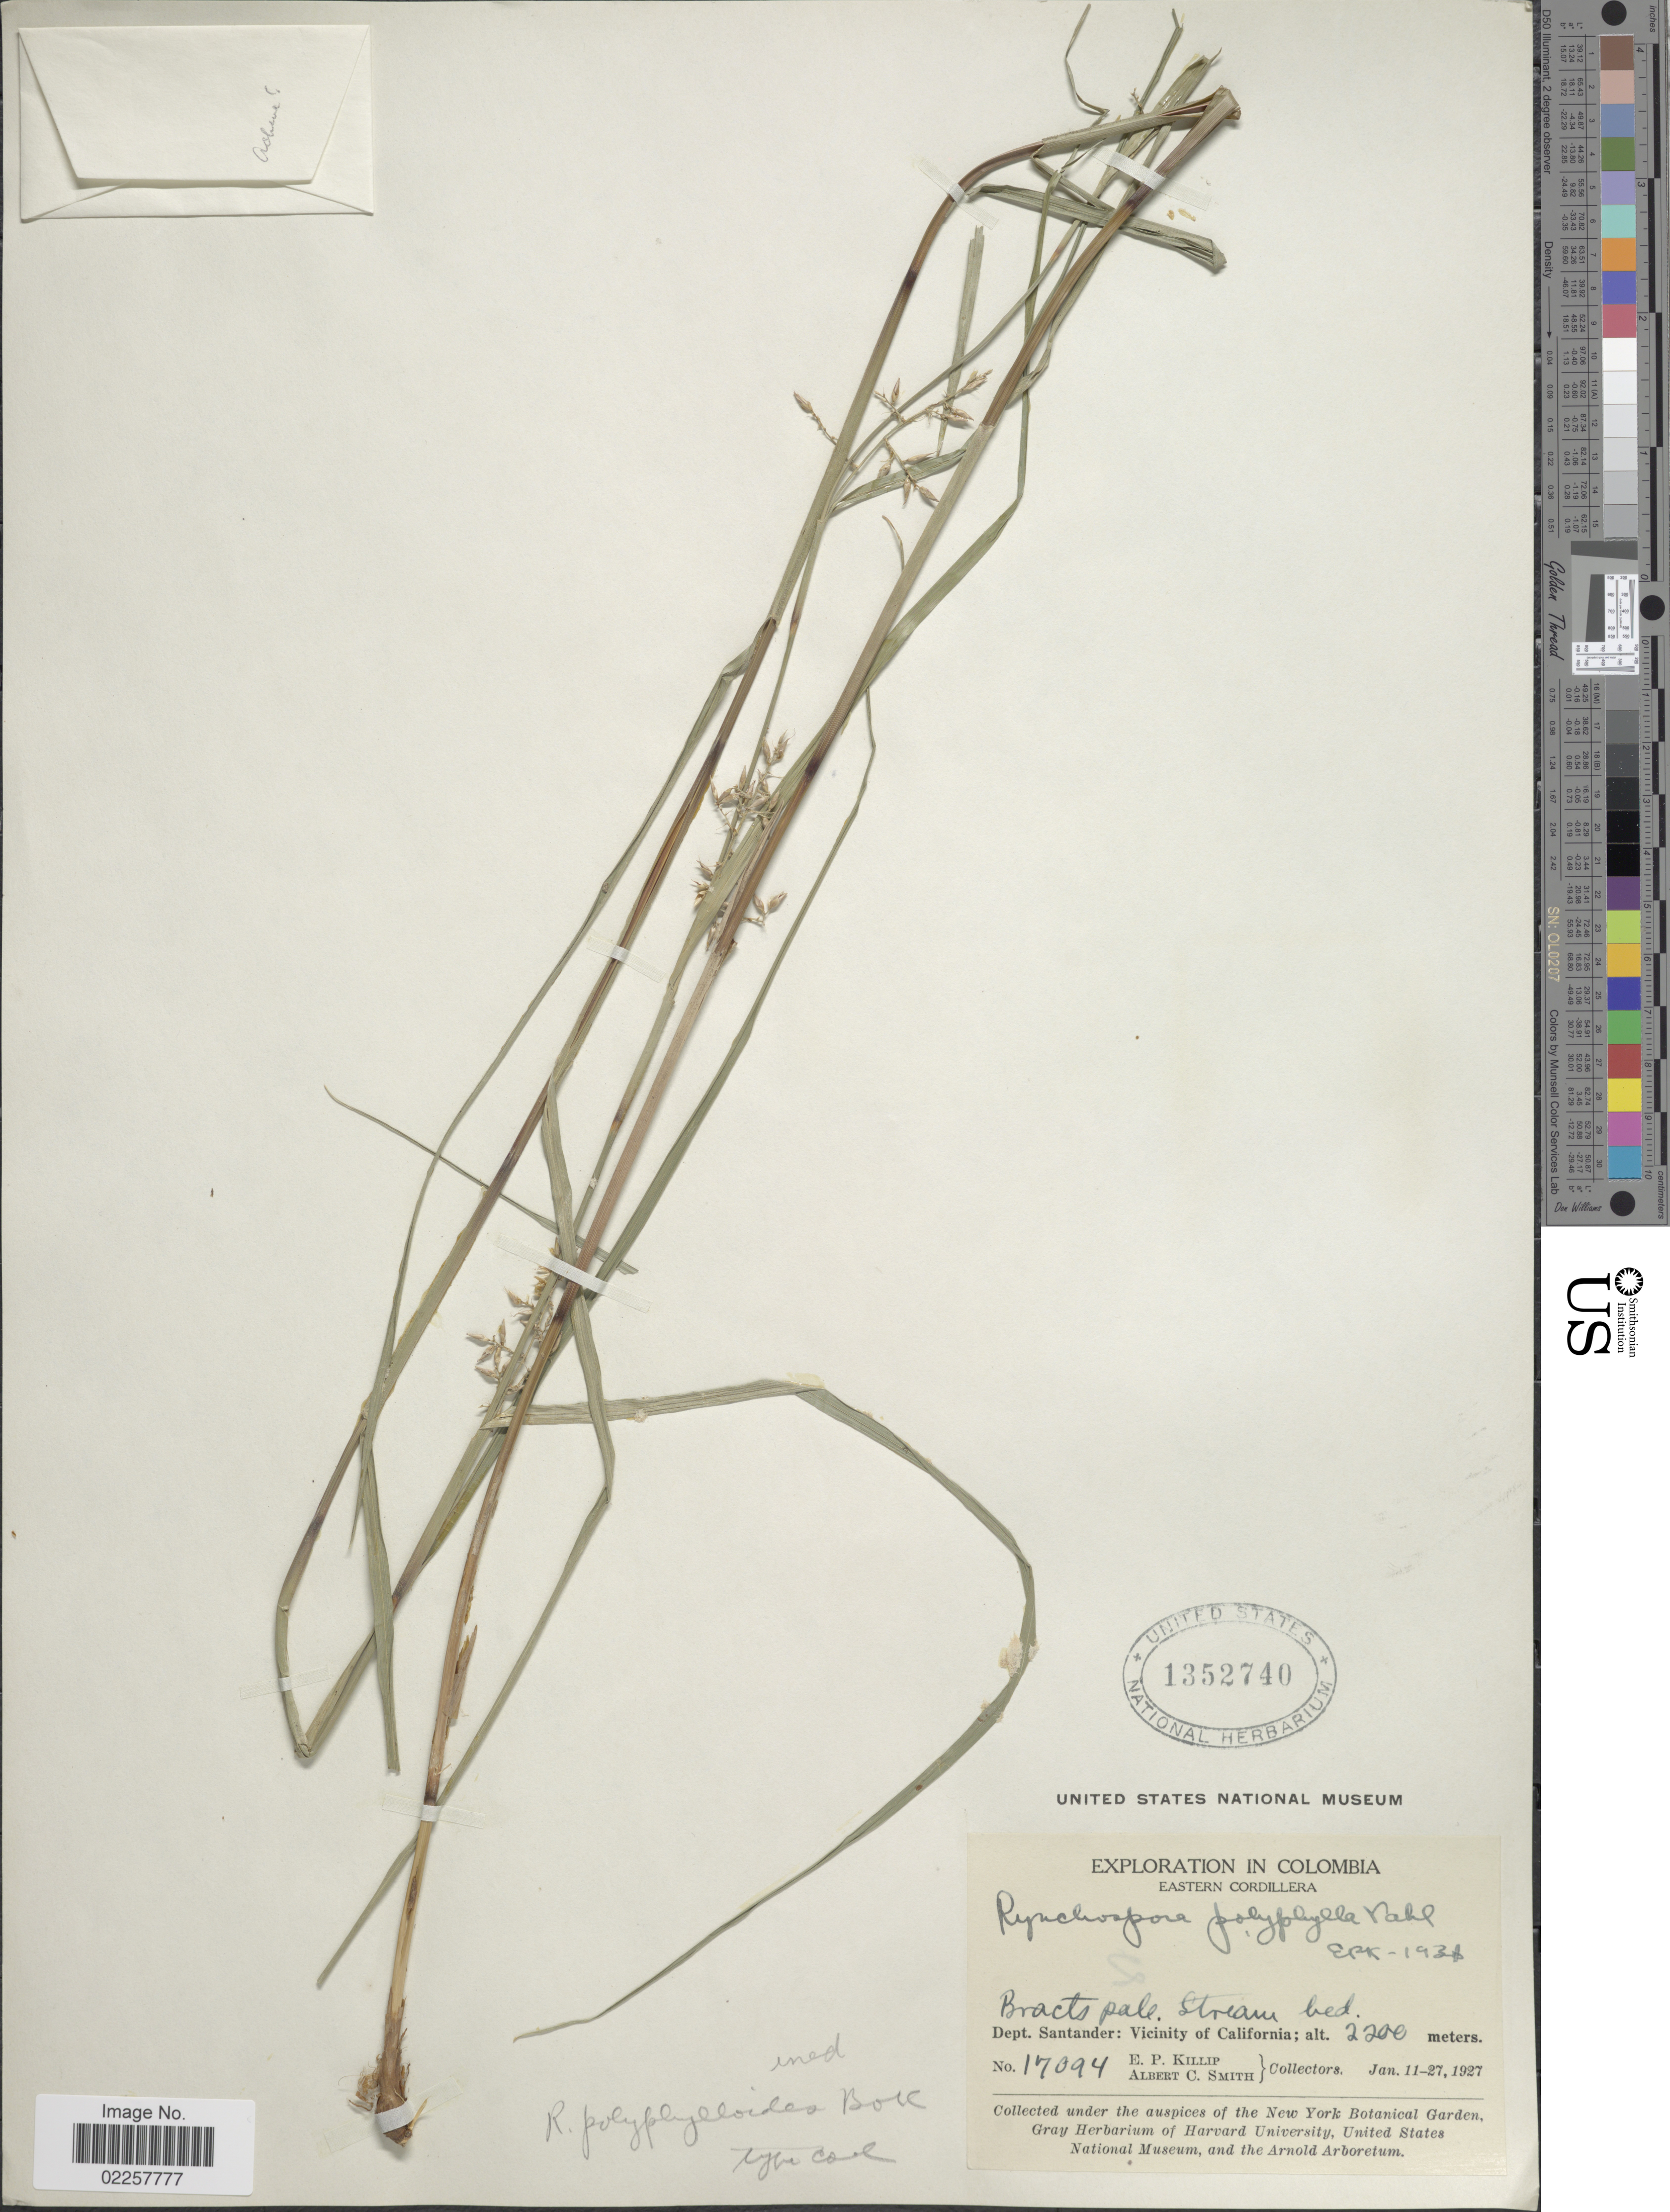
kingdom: Plantae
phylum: Tracheophyta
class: Liliopsida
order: Poales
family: Cyperaceae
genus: Rhynchospora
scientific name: Rhynchospora sp.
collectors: E. P. Killip & A. C. Smith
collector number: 17094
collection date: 1927-01-11/1927-01-27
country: Colombia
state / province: Santander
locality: Eastern Cordillera, Vicinity of California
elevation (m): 2200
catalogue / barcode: US 1352740